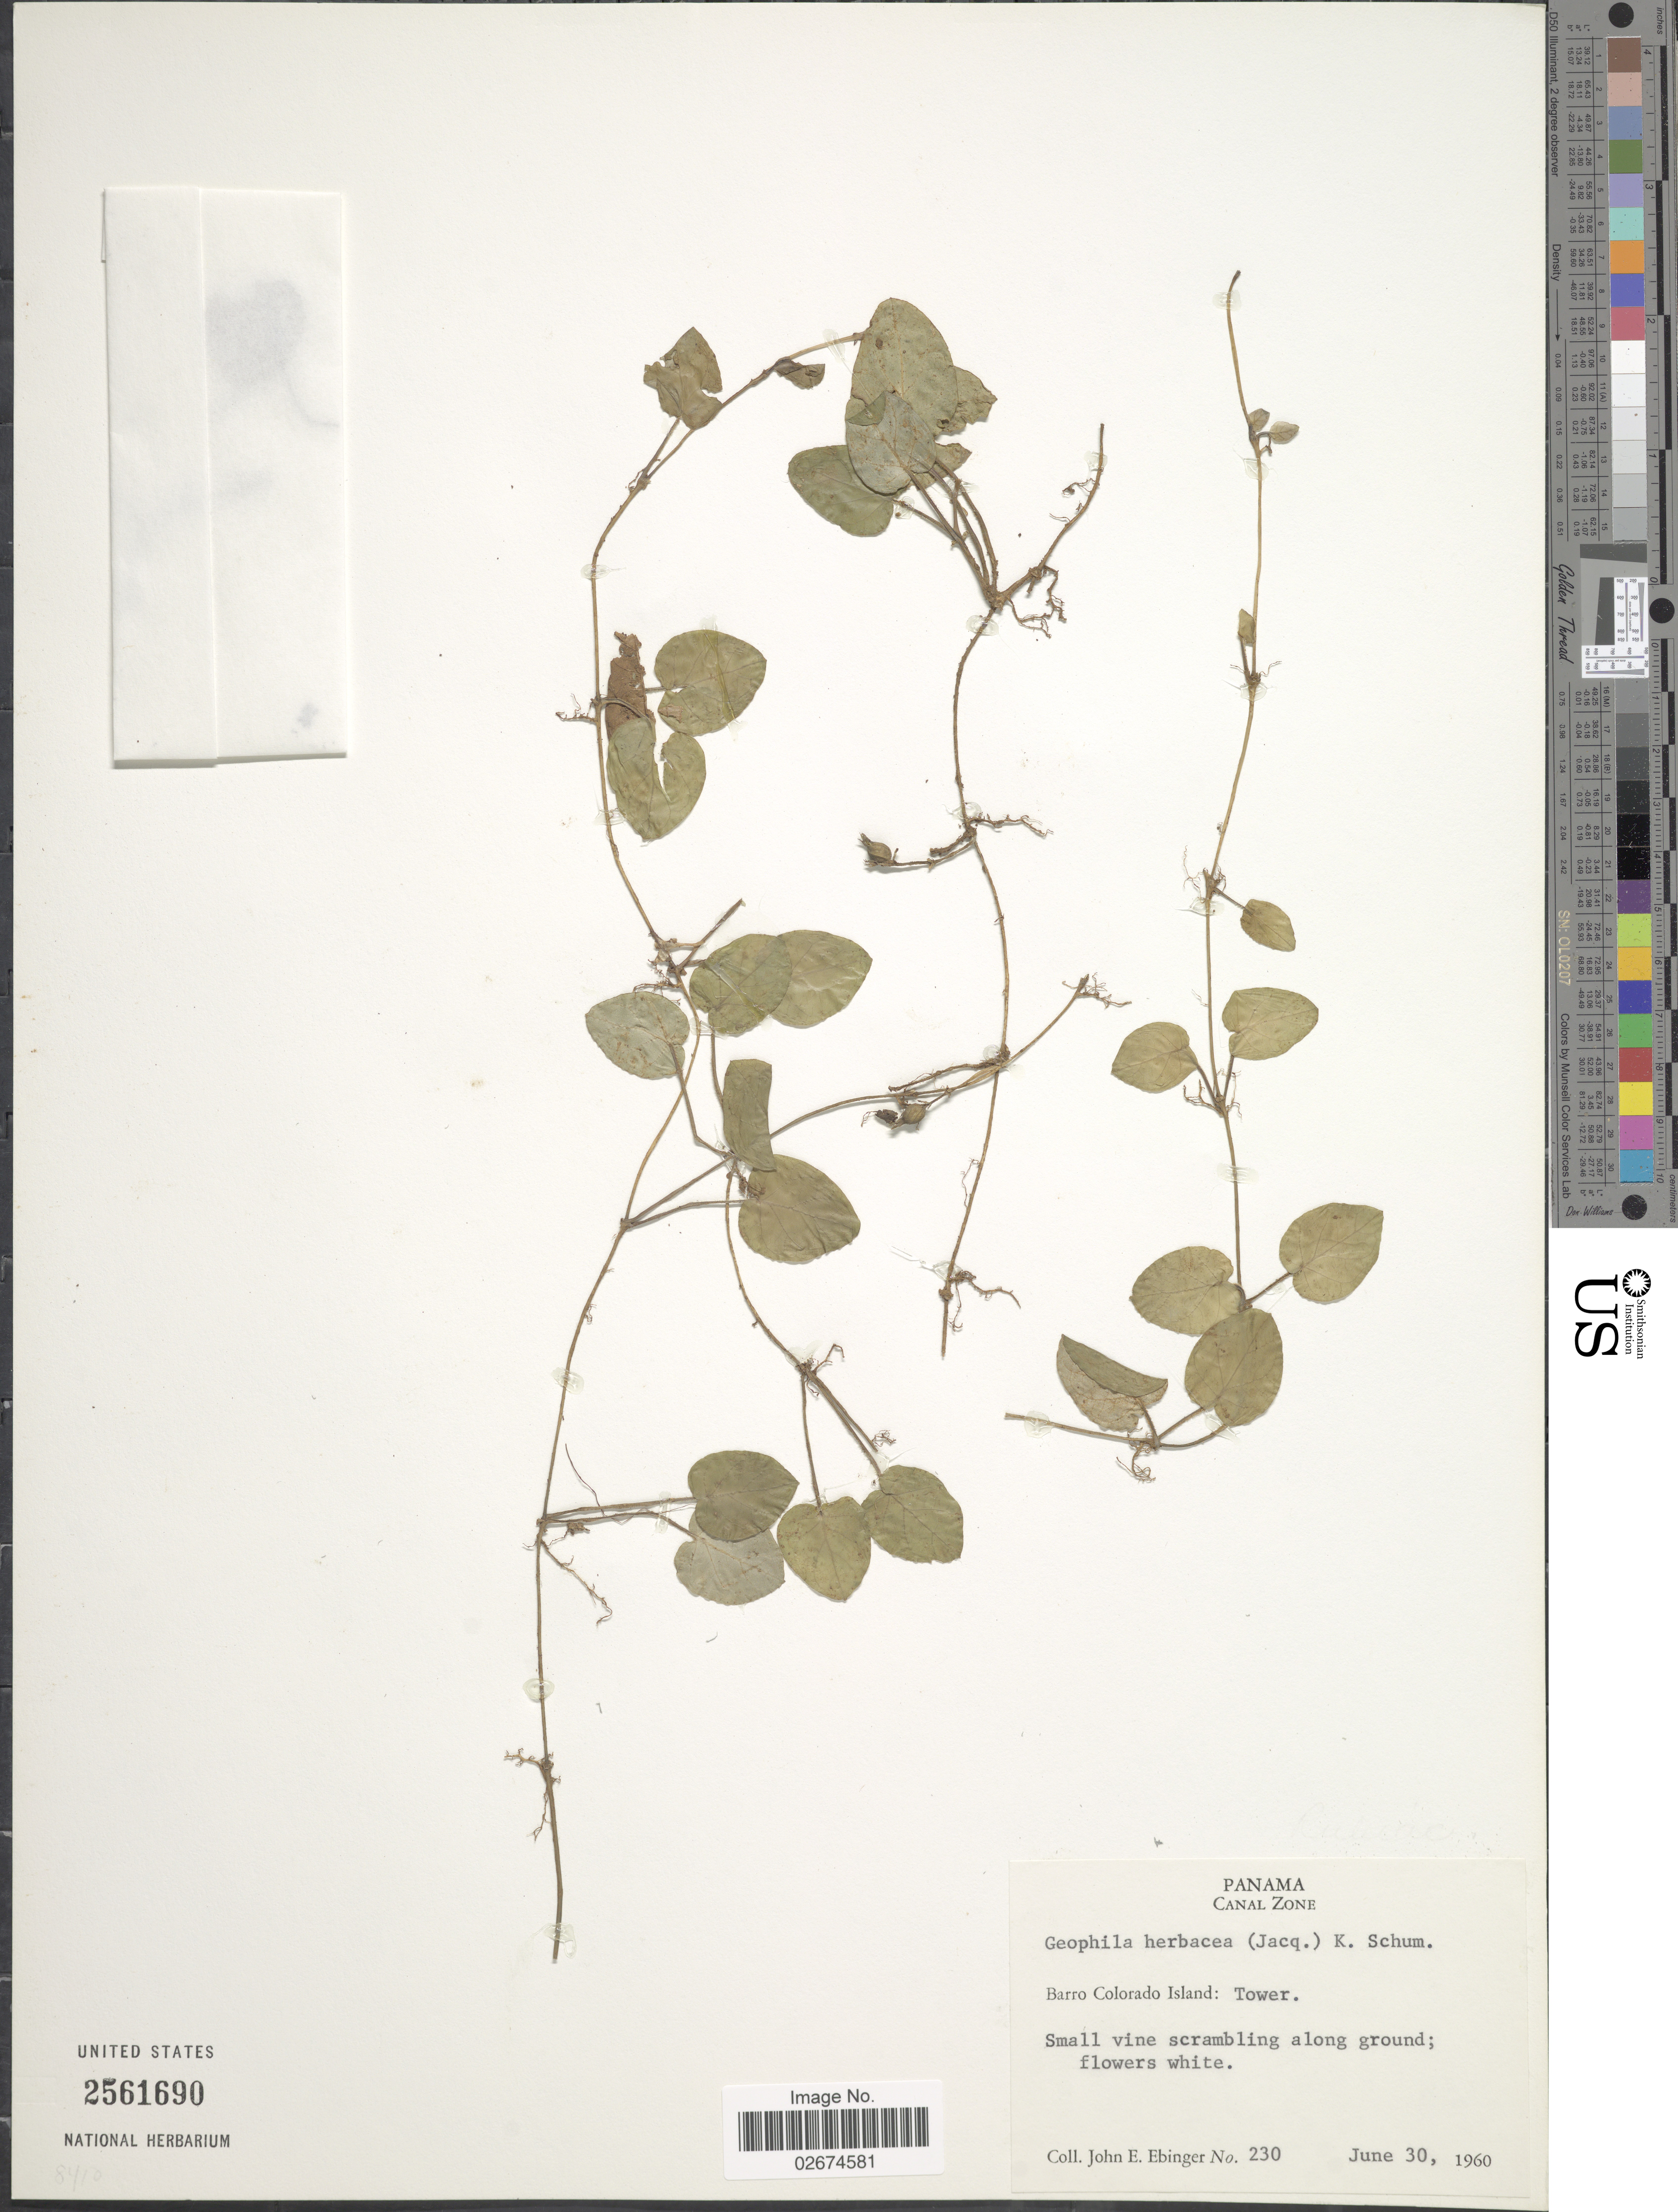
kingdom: Plantae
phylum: Tracheophyta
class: Magnoliopsida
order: Gentianales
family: Rubiaceae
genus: Geophila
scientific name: Geophila herbacea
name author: (Jacq.) K. Schum.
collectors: J. Ebinger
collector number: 230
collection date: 1960-06-30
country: Panama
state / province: Panamá Oeste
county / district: Canal Zone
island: Barro Colorado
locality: Canal Zone. Barro Colorado Island: Tower.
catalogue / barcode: US 2561690